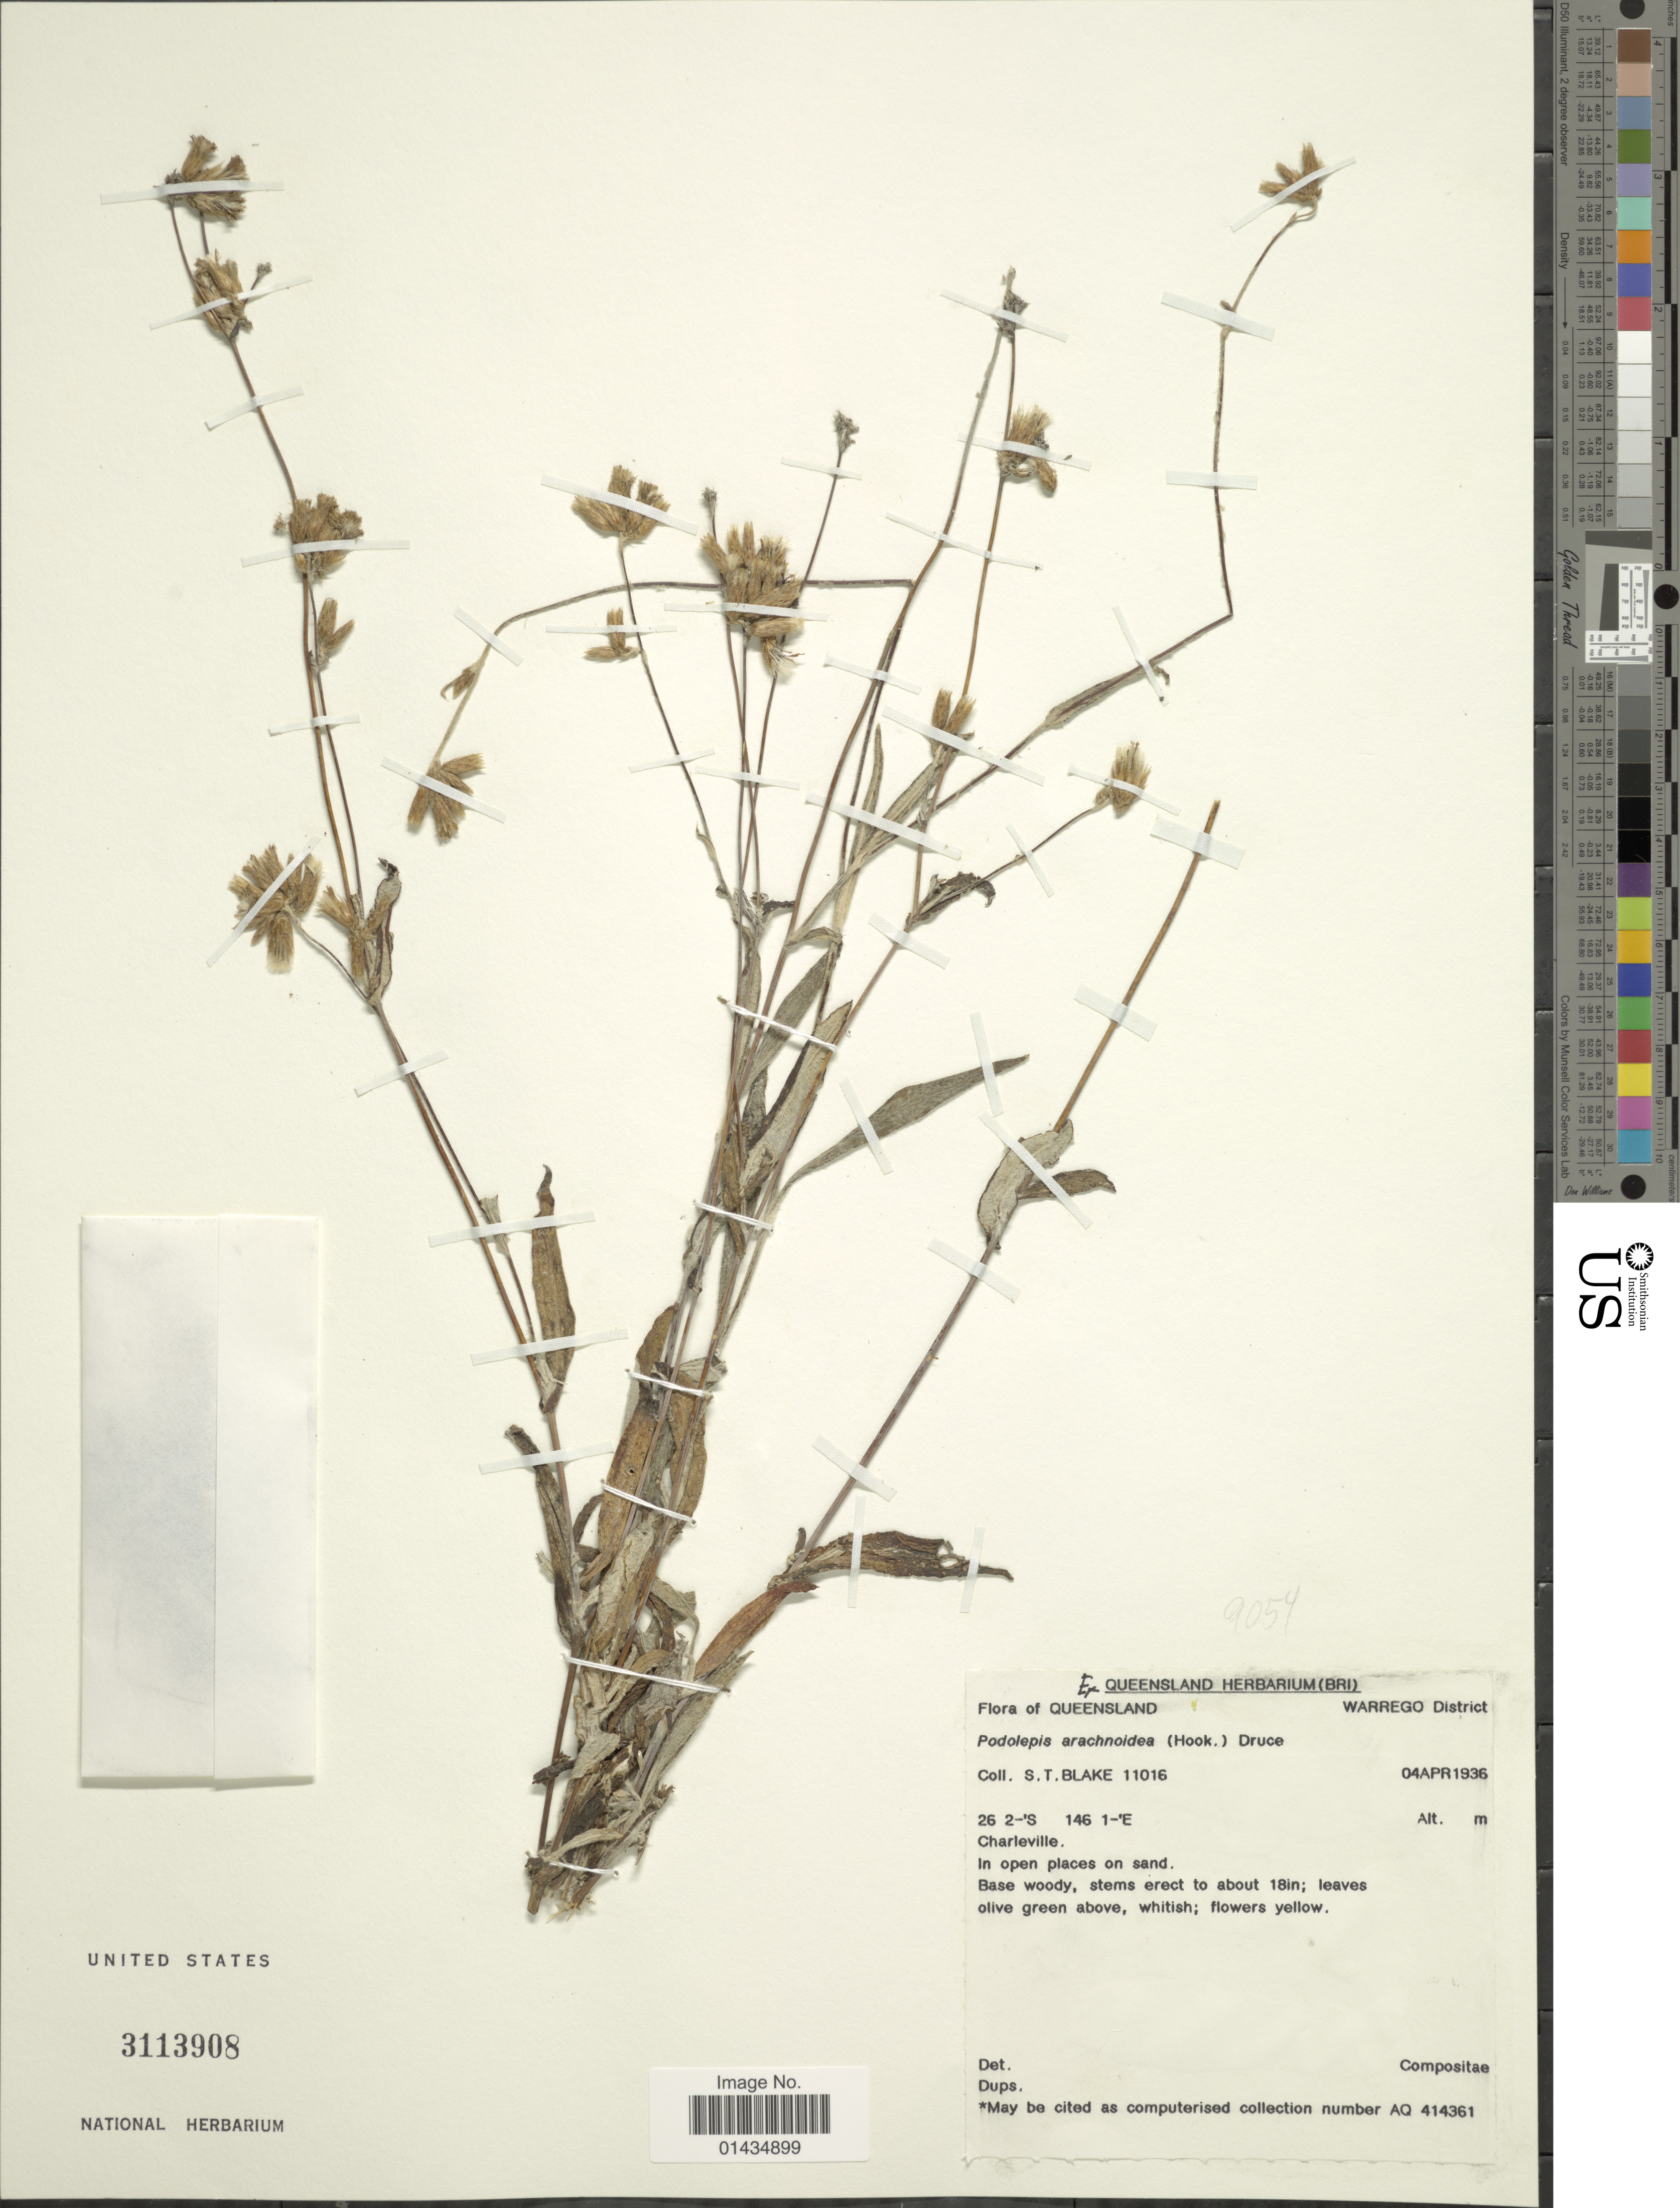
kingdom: Plantae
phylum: Tracheophyta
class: Magnoliopsida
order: Asterales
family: Asteraceae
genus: Podolepis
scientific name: Podolepis arachnoidea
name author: (Hook.) Druce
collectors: S. T. Blake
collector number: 11016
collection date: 1936-04-04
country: Australia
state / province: Queensland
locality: Charleville, in open places on sand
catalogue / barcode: US 3113908